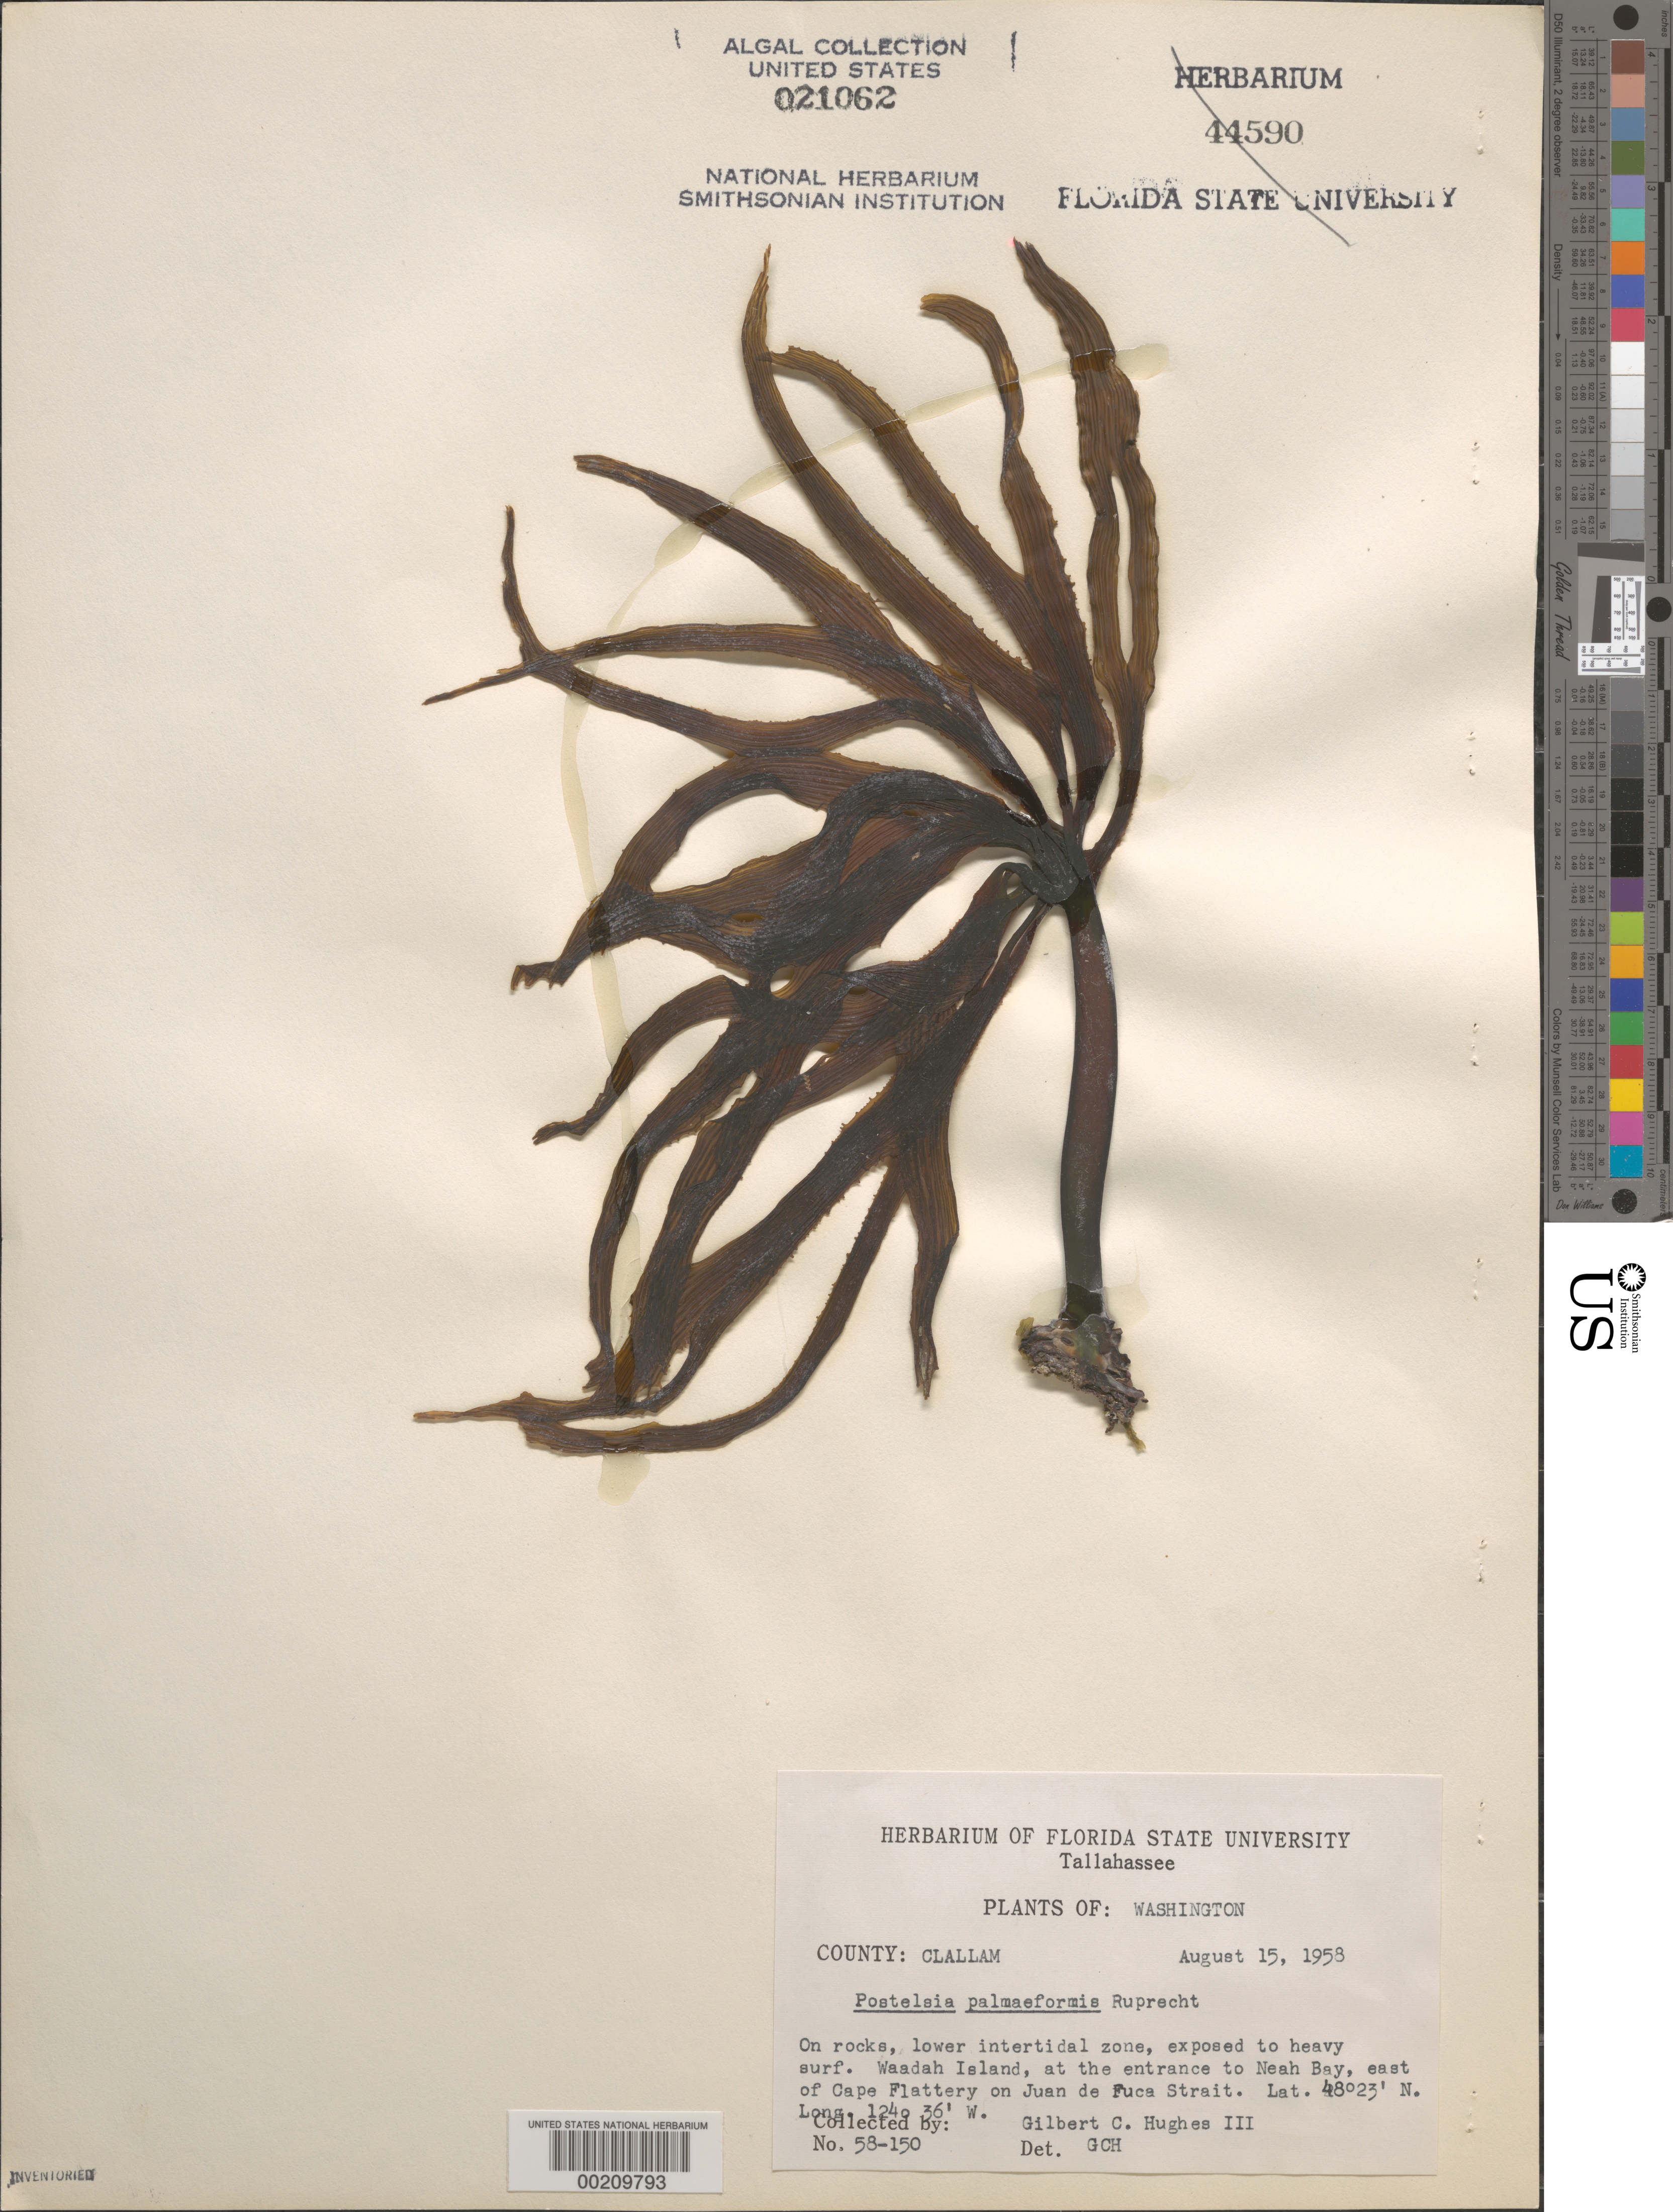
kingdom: Chromista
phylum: Ochrophyta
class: Phaeophyceae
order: Laminariales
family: Laminariaceae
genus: Postelsia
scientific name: Postelsia palmaeformis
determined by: Hughes III, G. C.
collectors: G. Hughes III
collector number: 58-150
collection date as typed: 15 Aug 1958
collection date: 1958-08-15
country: United States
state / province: Washington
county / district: Clallam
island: Waadah Island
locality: Neah Bay entrance, east of Cape Flattery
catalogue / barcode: US 21062